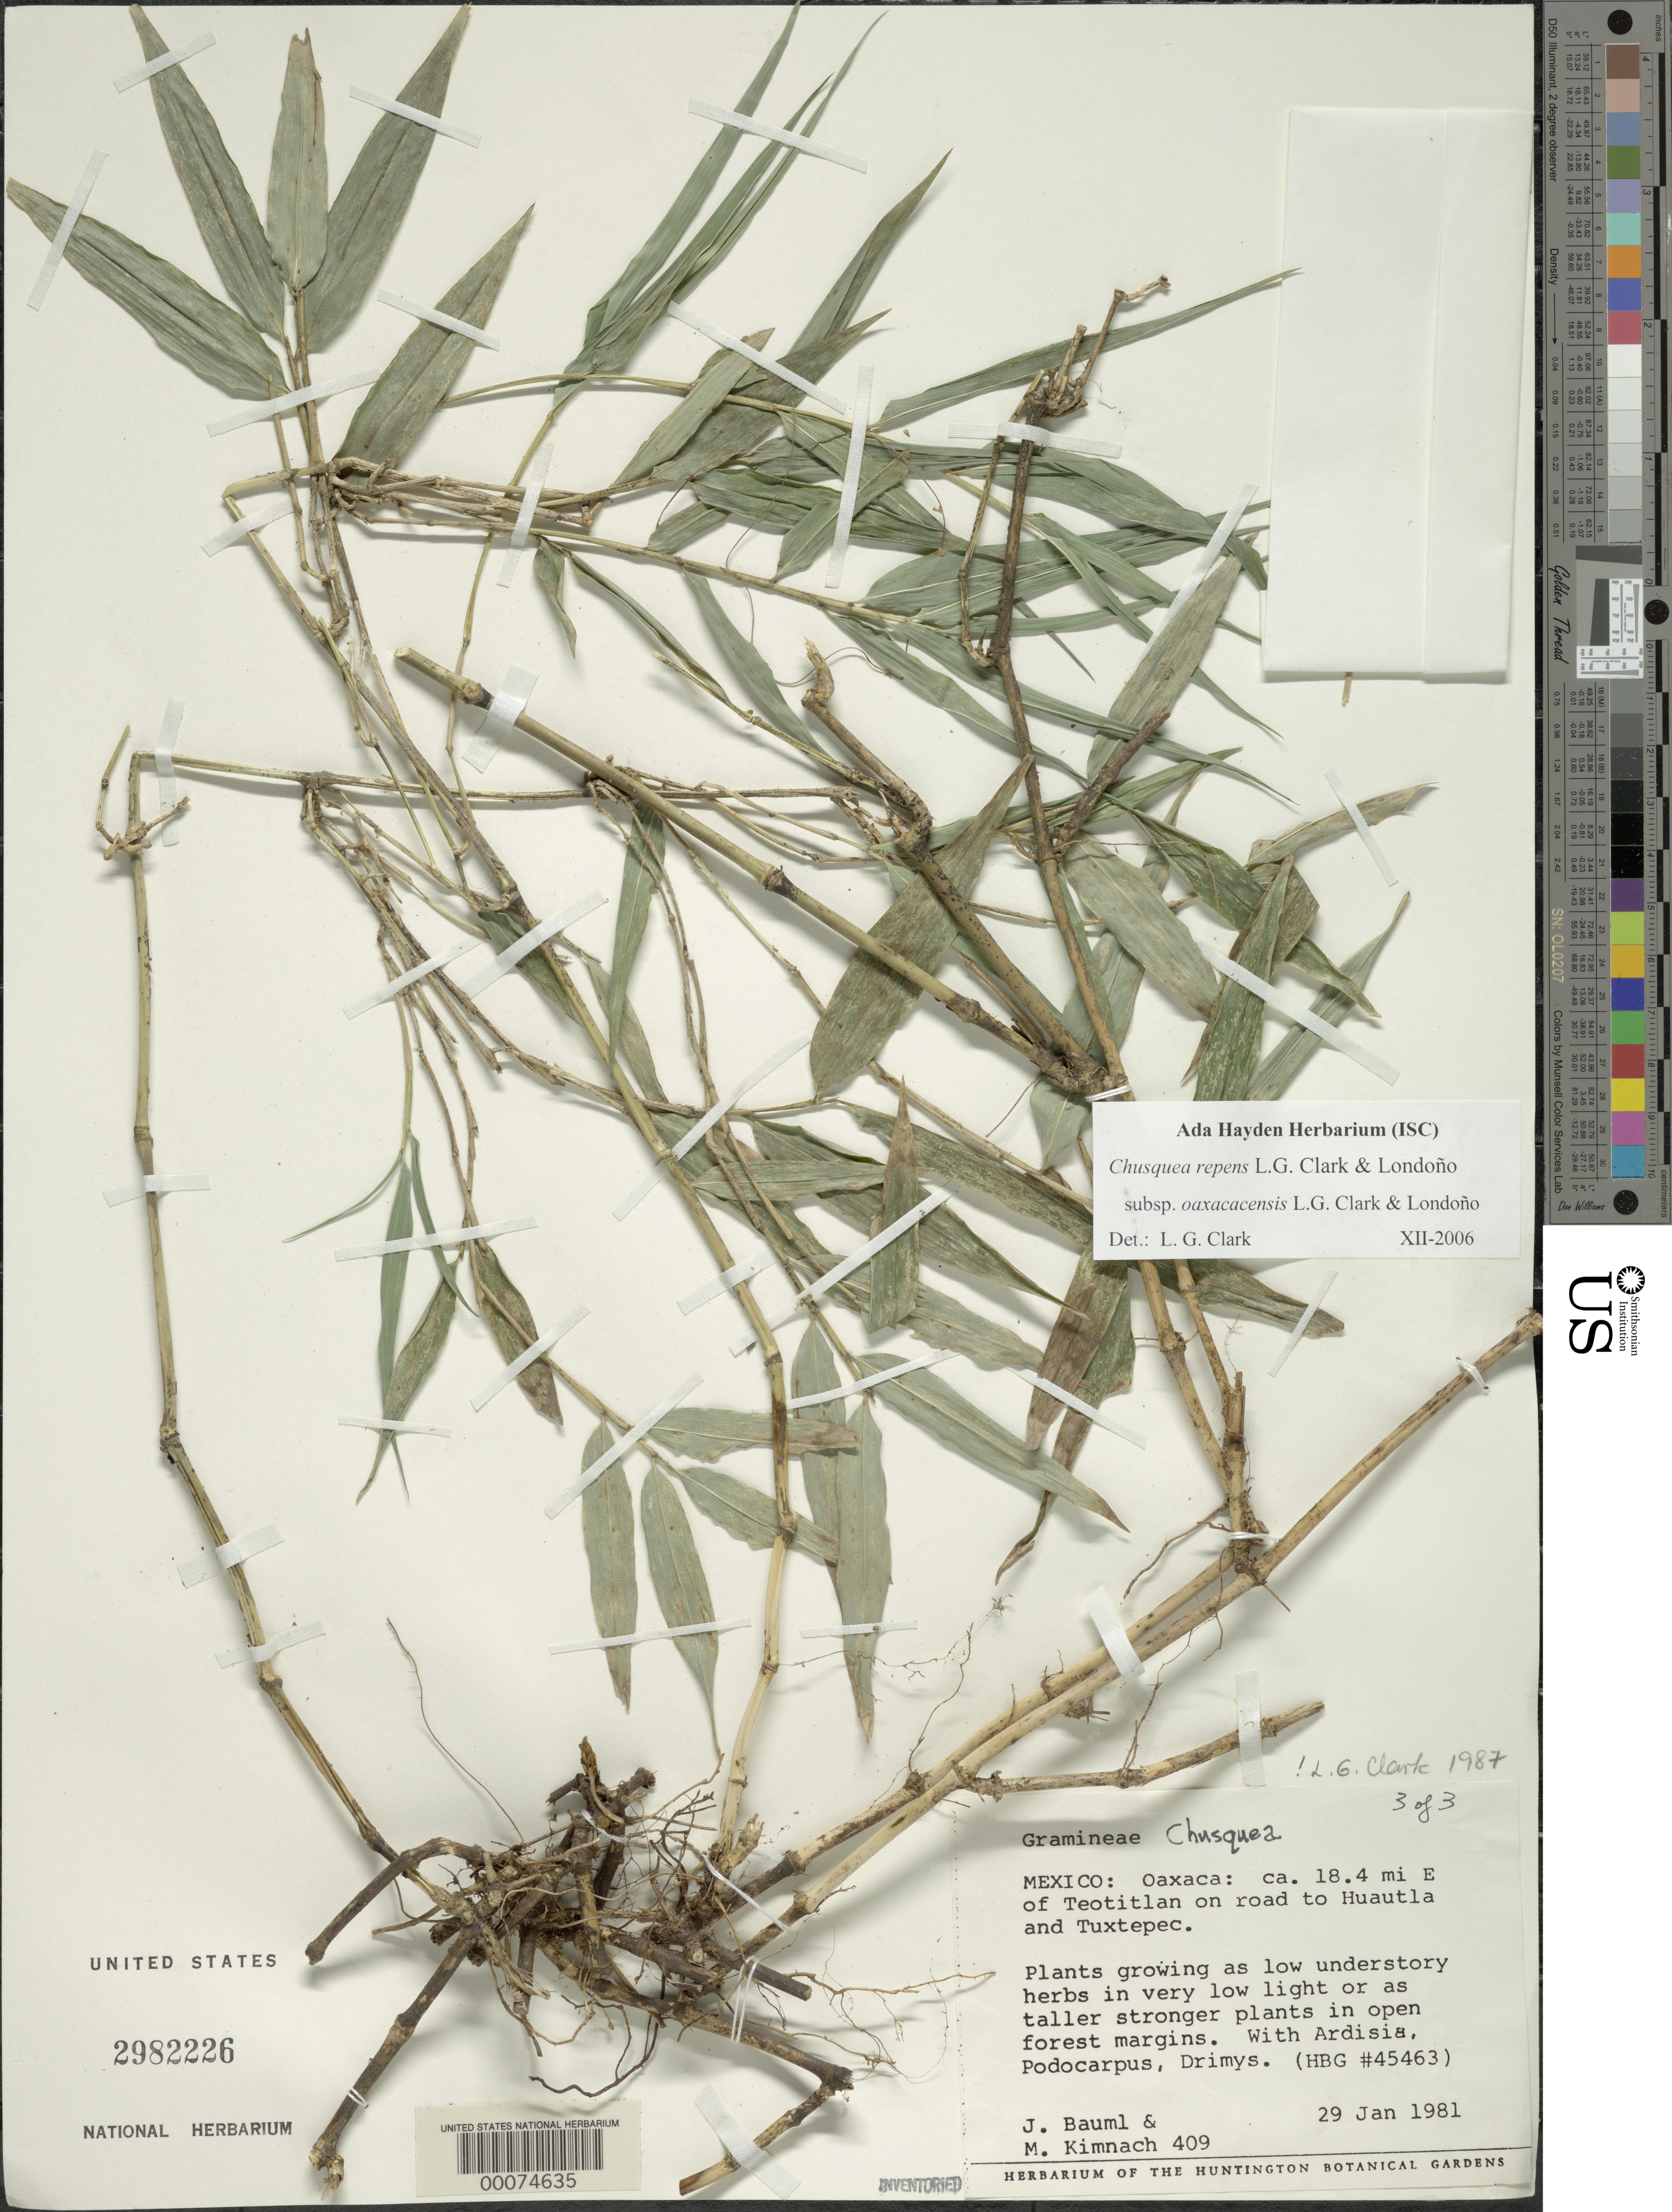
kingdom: Plantae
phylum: Tracheophyta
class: Liliopsida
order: Poales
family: Poaceae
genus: Chusquea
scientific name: Chusquea repens subsp. oaxacacensis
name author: L.G. Clark & Londoño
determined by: Clark, Lynn G., (ISC), Iowa State University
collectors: J. Bauml & M. W. Kimnach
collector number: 409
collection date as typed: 29 Jan 1981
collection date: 1981-01-29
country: Mexico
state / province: Oaxaca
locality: Teotitlan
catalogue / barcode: US 2982226